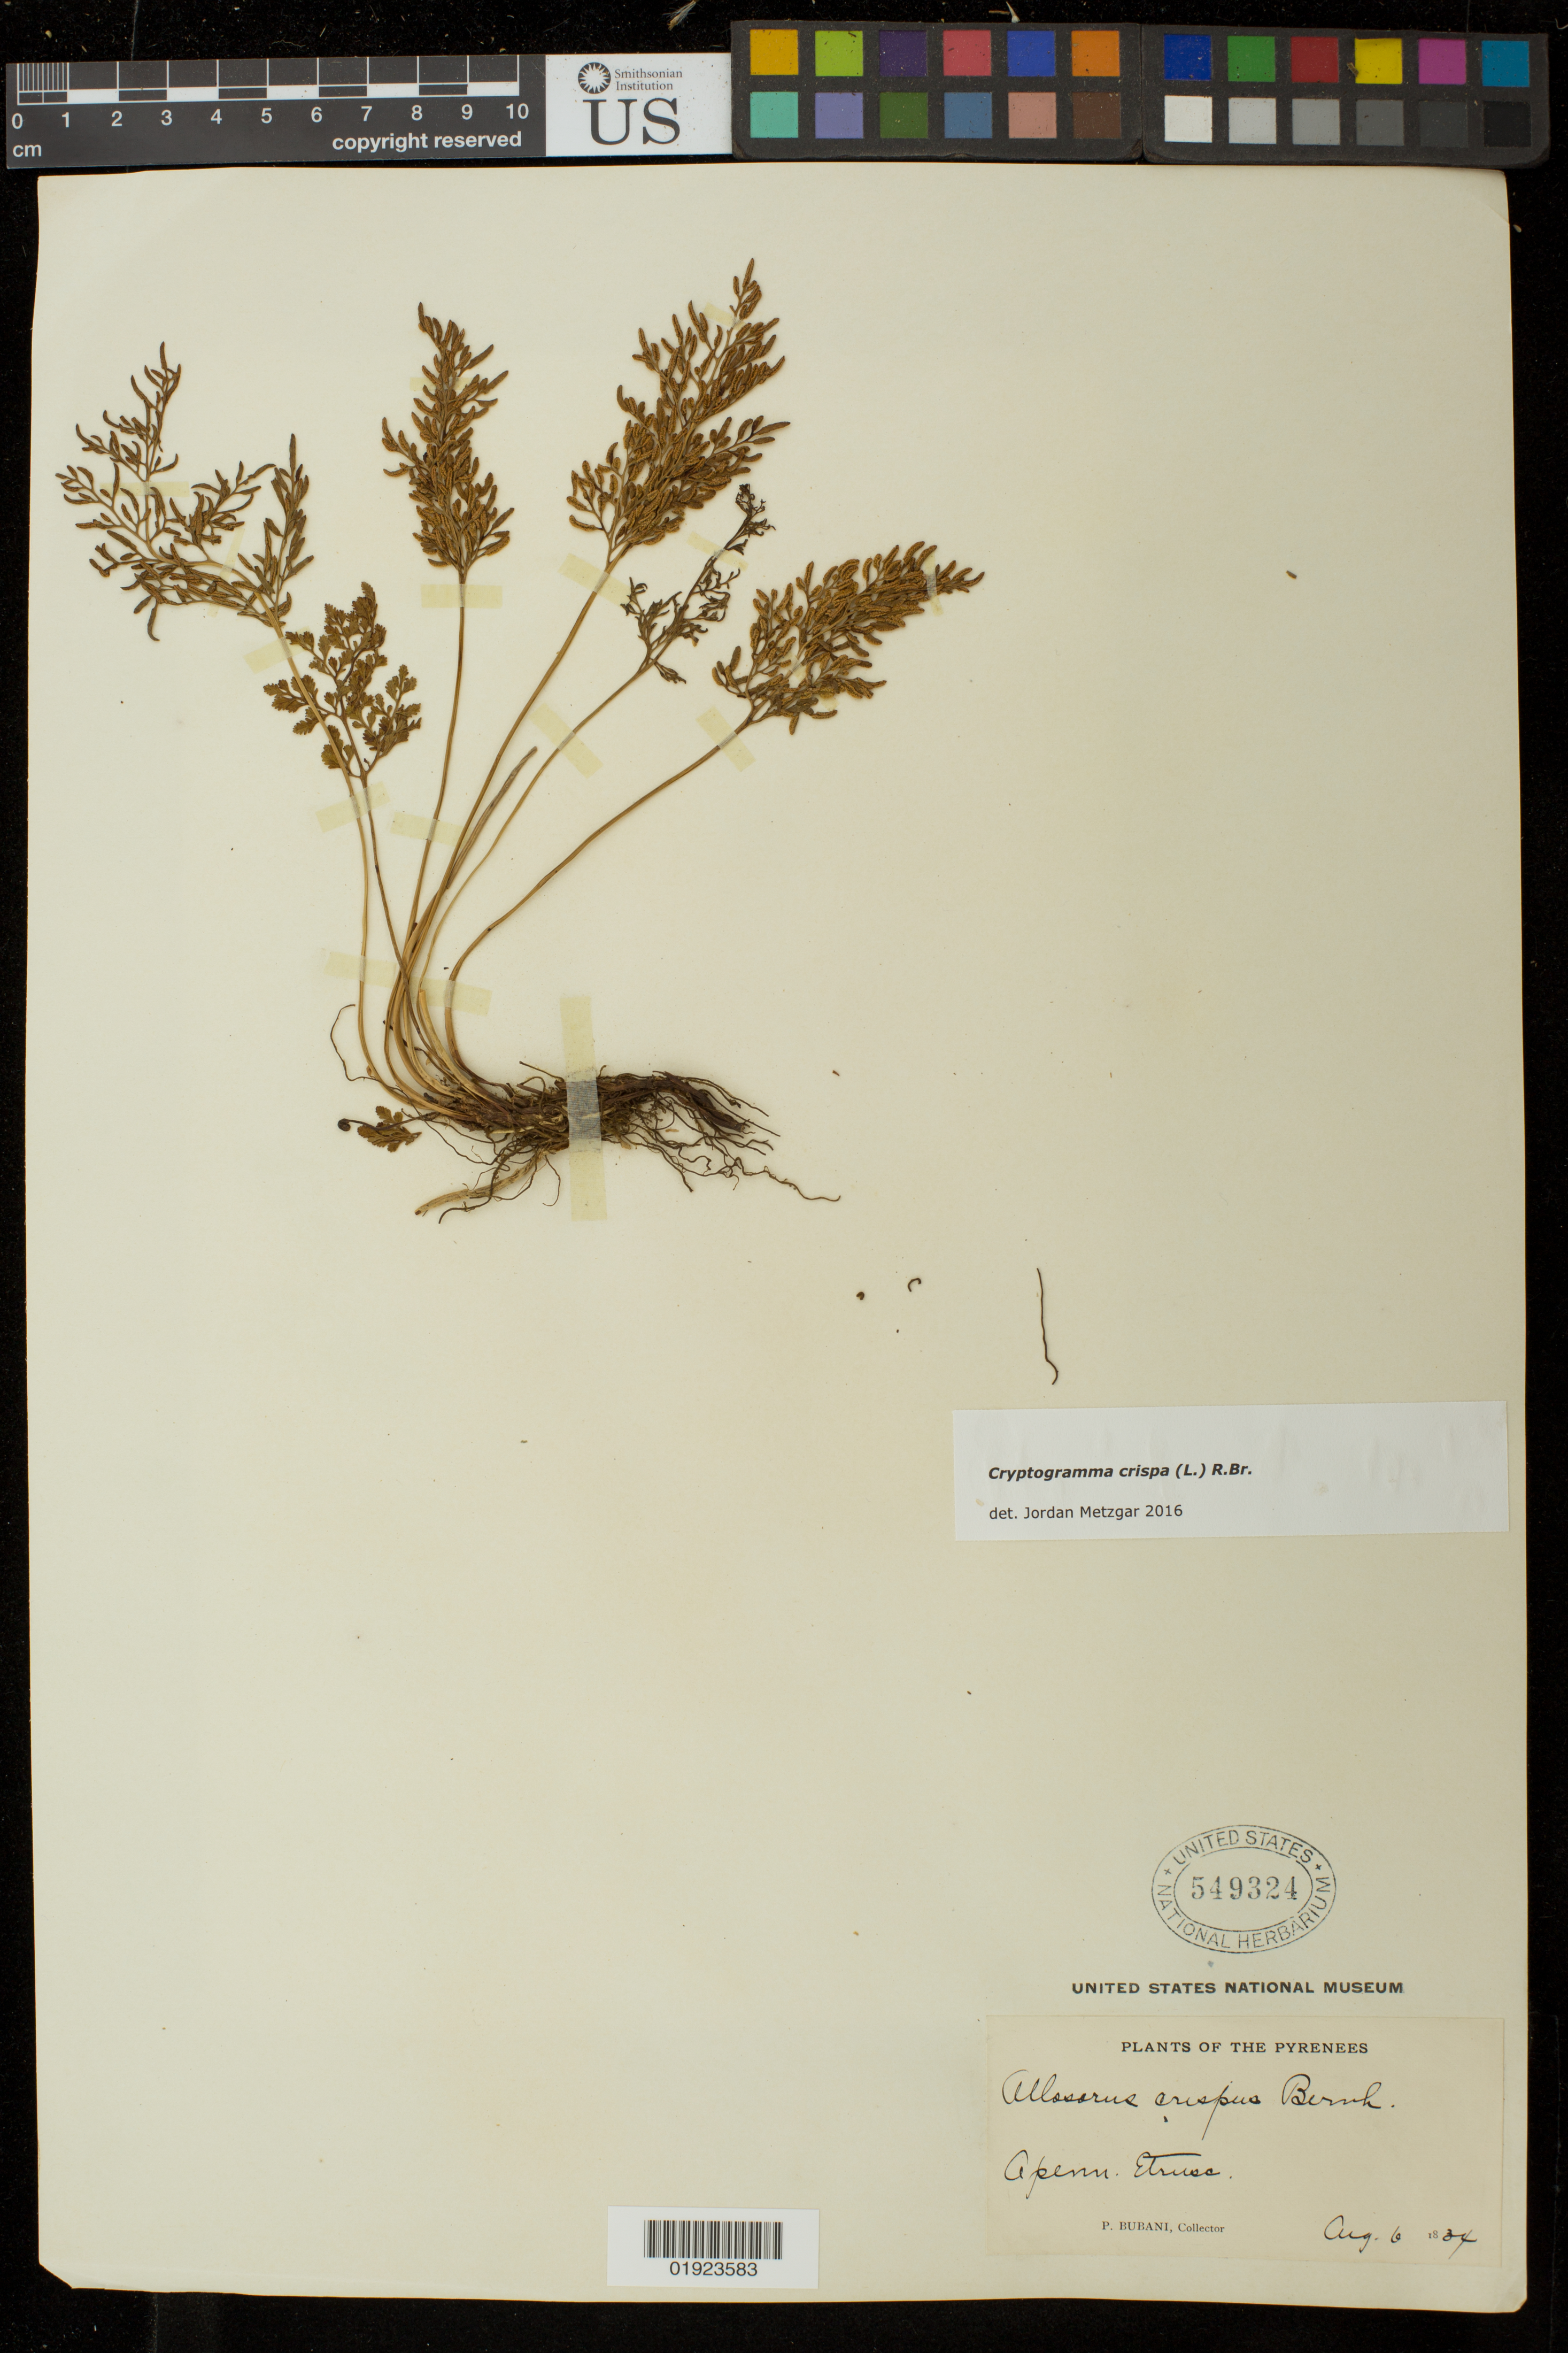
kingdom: Plantae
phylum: Tracheophyta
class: Polypodiopsida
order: Polypodiales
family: Pteridaceae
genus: Cryptogramma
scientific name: Cryptogramma crispa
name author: Fernald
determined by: Metzgar, Jordan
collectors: P. Bubani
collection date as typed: Aug. 6, 1834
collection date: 1834-08-06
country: France / Spain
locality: Apemi. Etruse, Pyrenees (?)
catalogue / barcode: US 549324